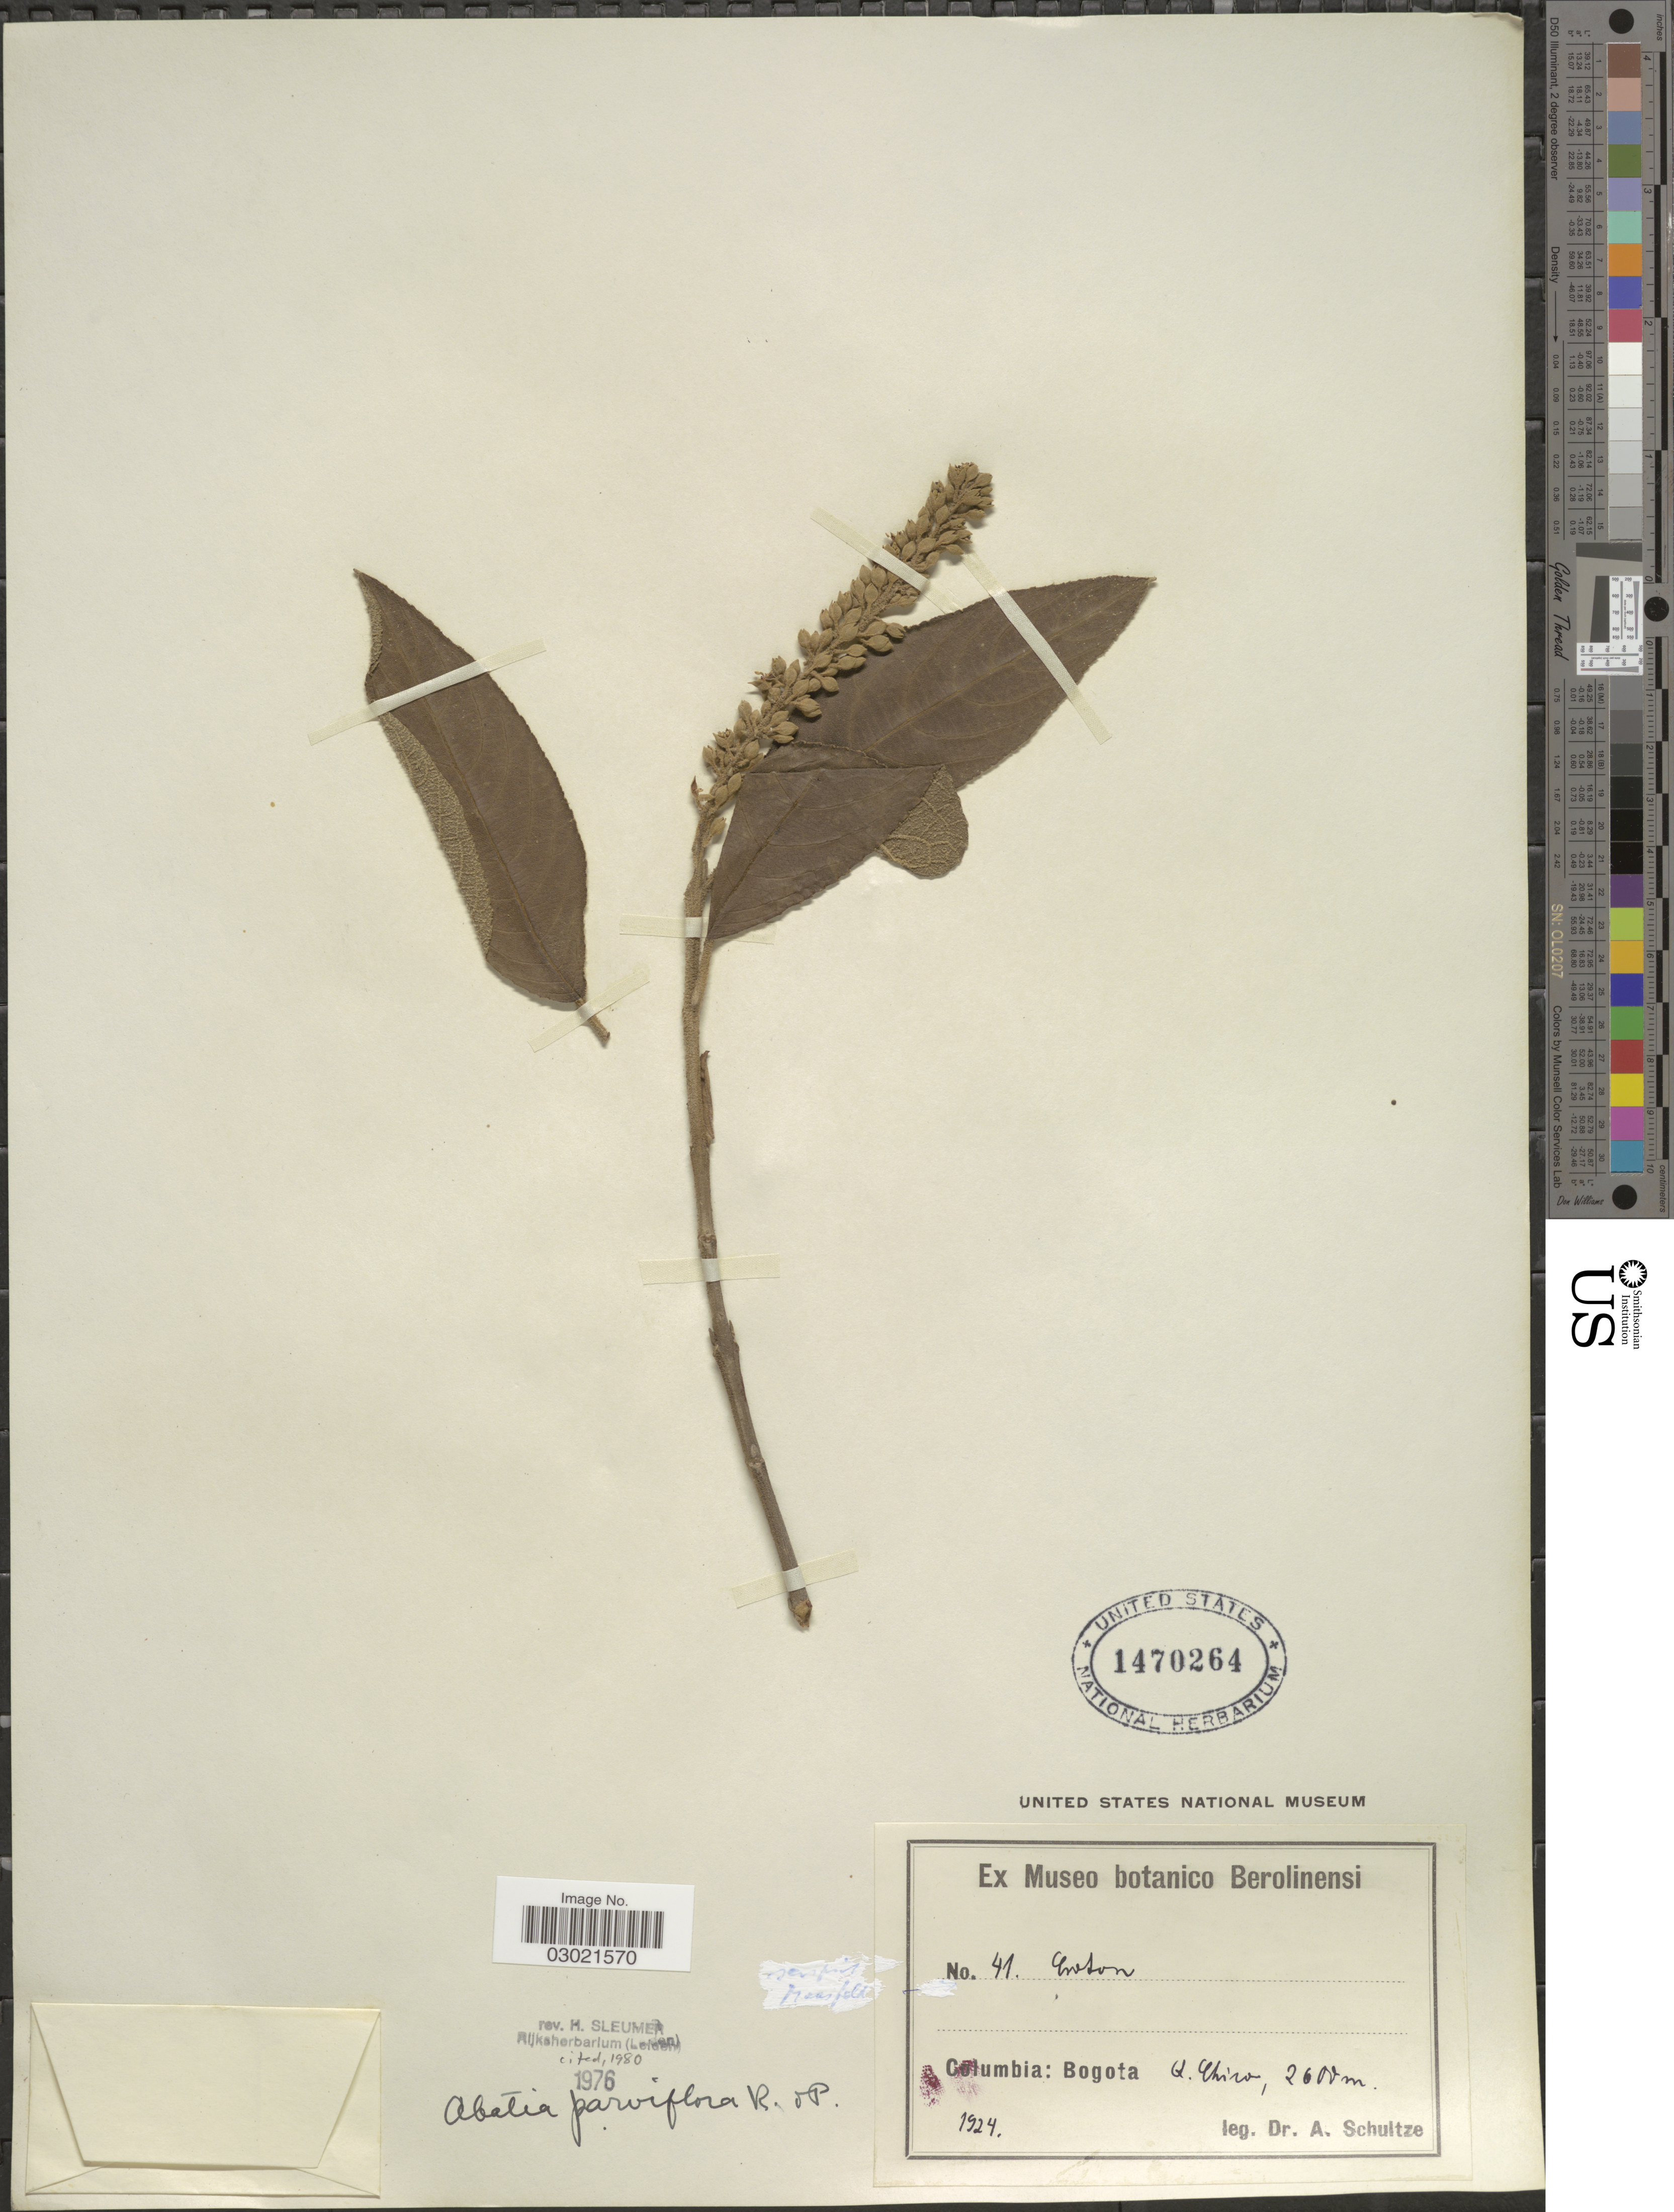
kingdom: Plantae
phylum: Tracheophyta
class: Magnoliopsida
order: Malpighiales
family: Salicaceae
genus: Abatia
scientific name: Abatia parviflora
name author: Ruiz & Pav.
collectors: A. Schulte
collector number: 41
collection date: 1924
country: Colombia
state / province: Bogota D.C.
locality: Bogota Q. Chico.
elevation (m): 2600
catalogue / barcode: US 1470264